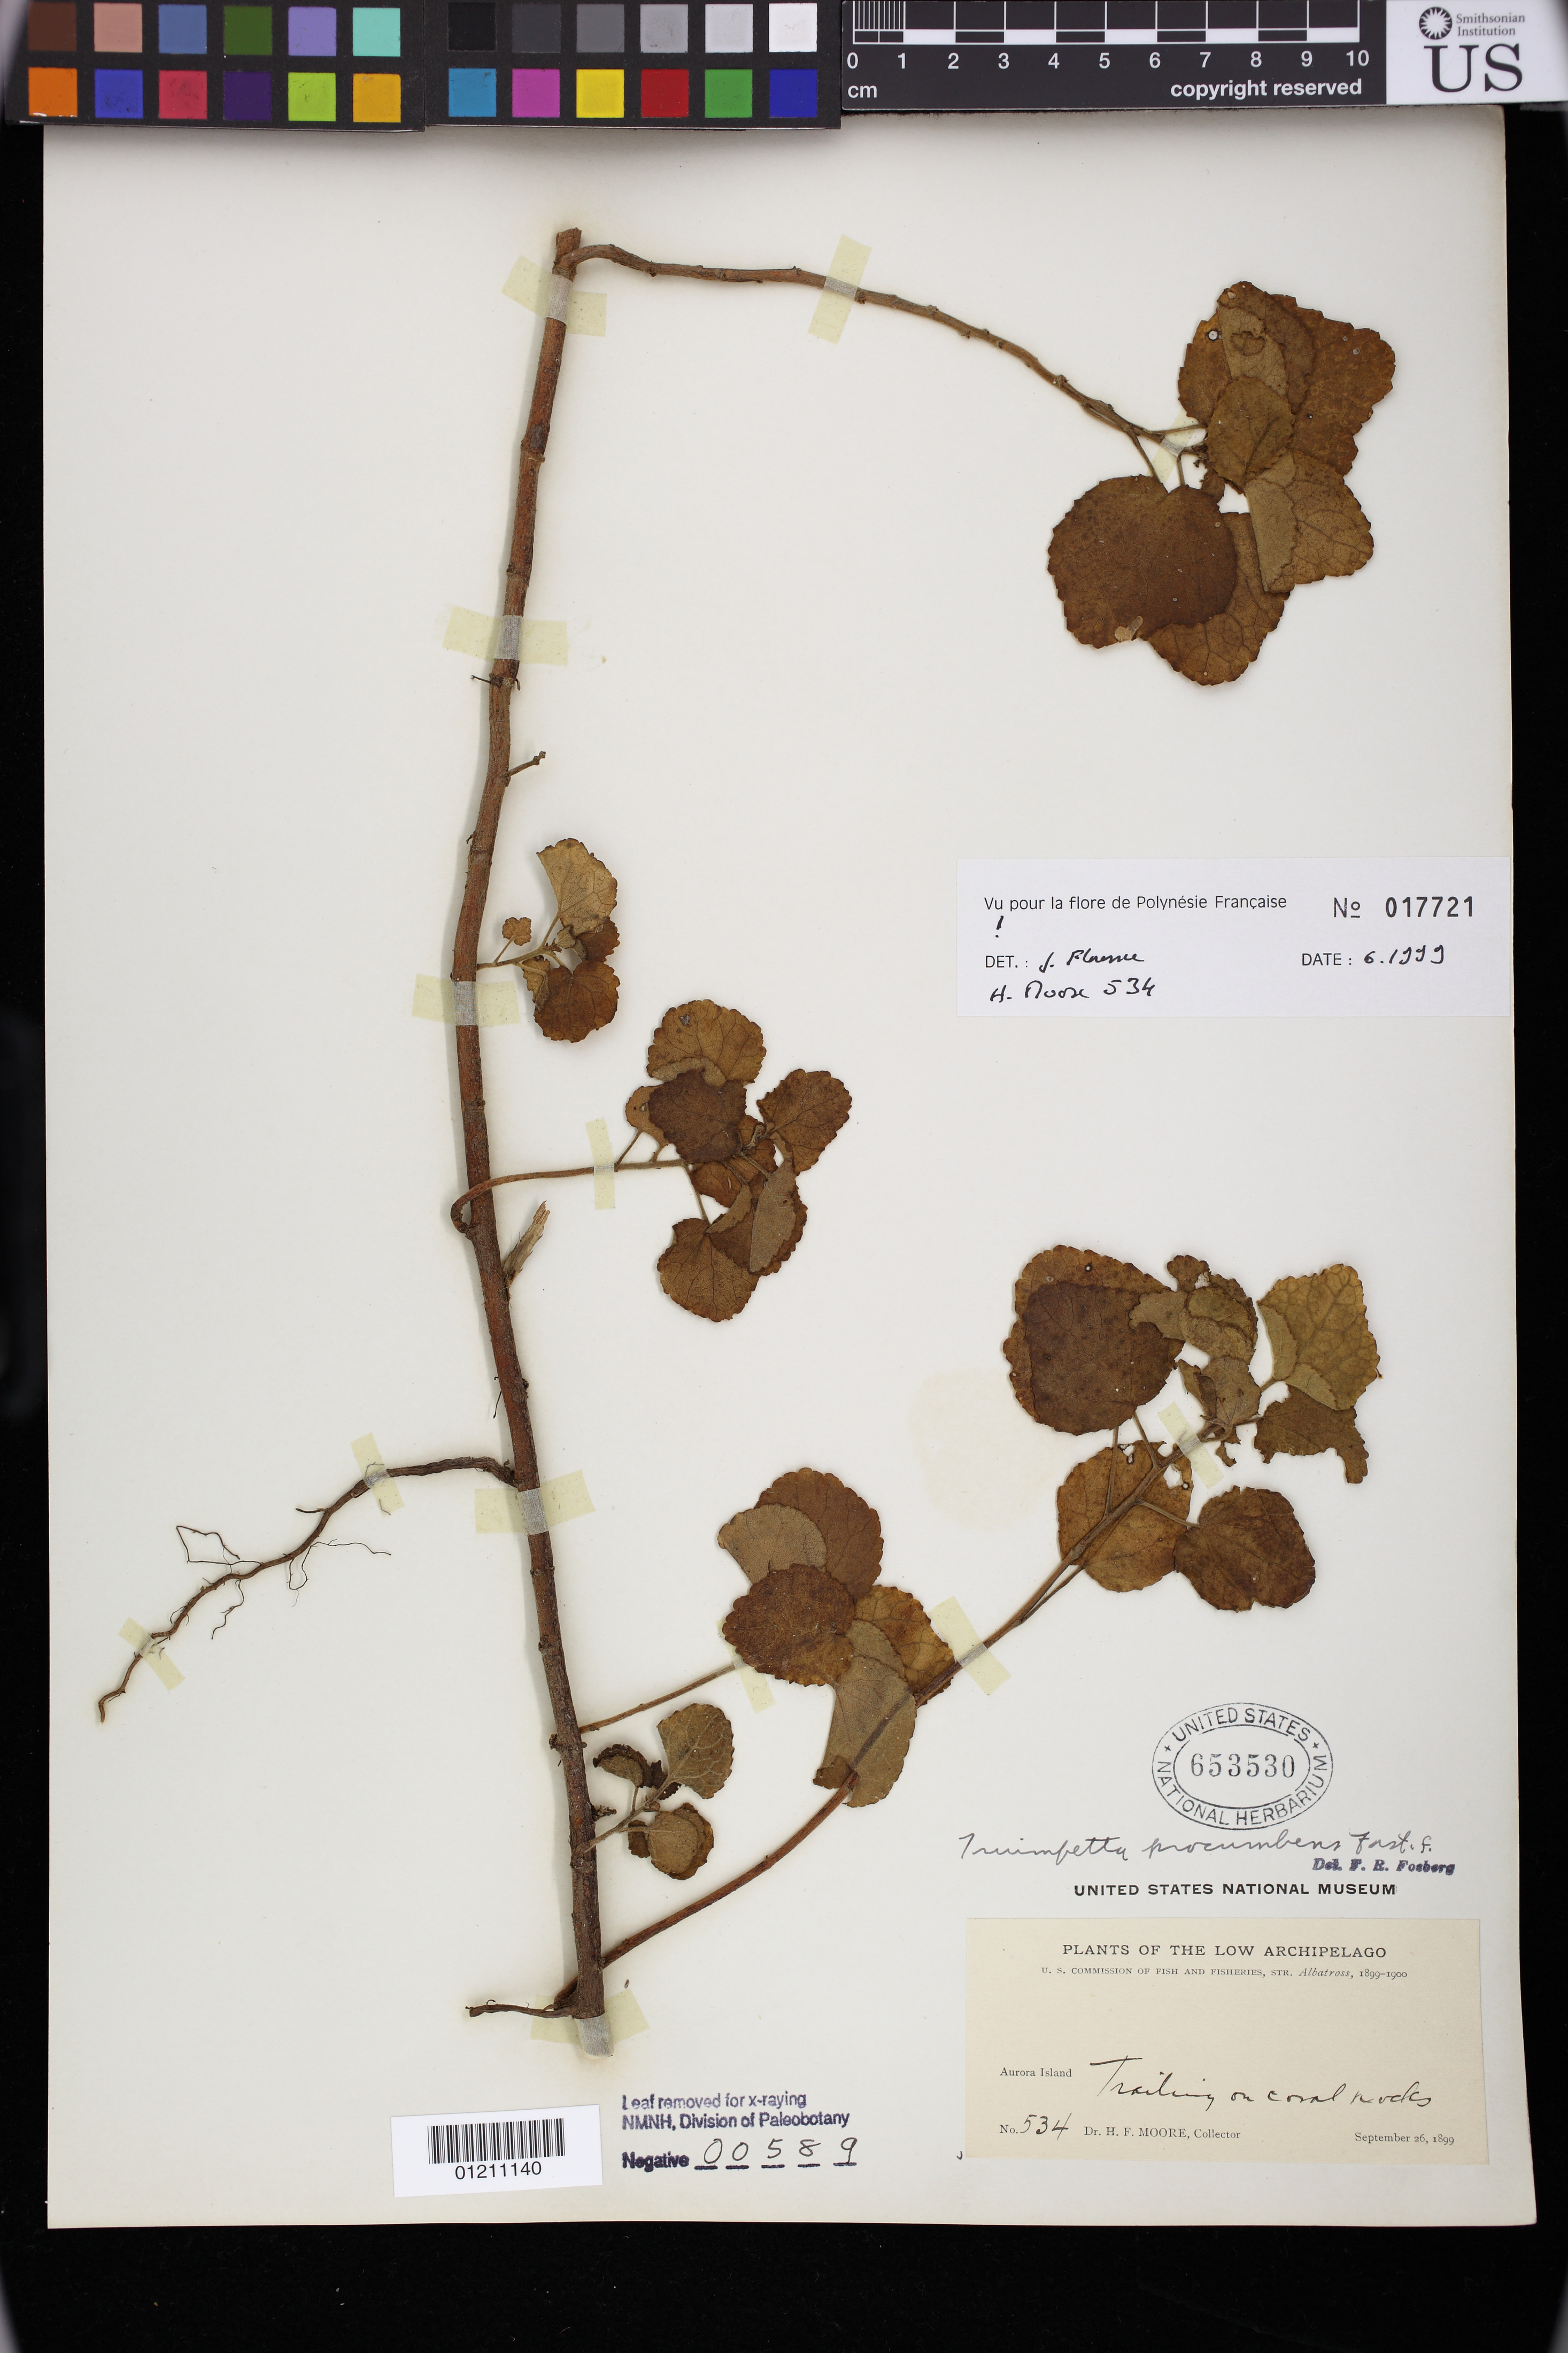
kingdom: Plantae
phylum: Tracheophyta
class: Magnoliopsida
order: Malvales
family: Malvaceae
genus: Triumfetta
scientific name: Triumfetta procumbens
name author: G. Forst.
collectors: H. F. Moore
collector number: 534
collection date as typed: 26 Sep 1899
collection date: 1899-09-26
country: French Polynesia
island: Makatea [Aurora]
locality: The Low Archipeligo: Aurora Island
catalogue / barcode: US 653530